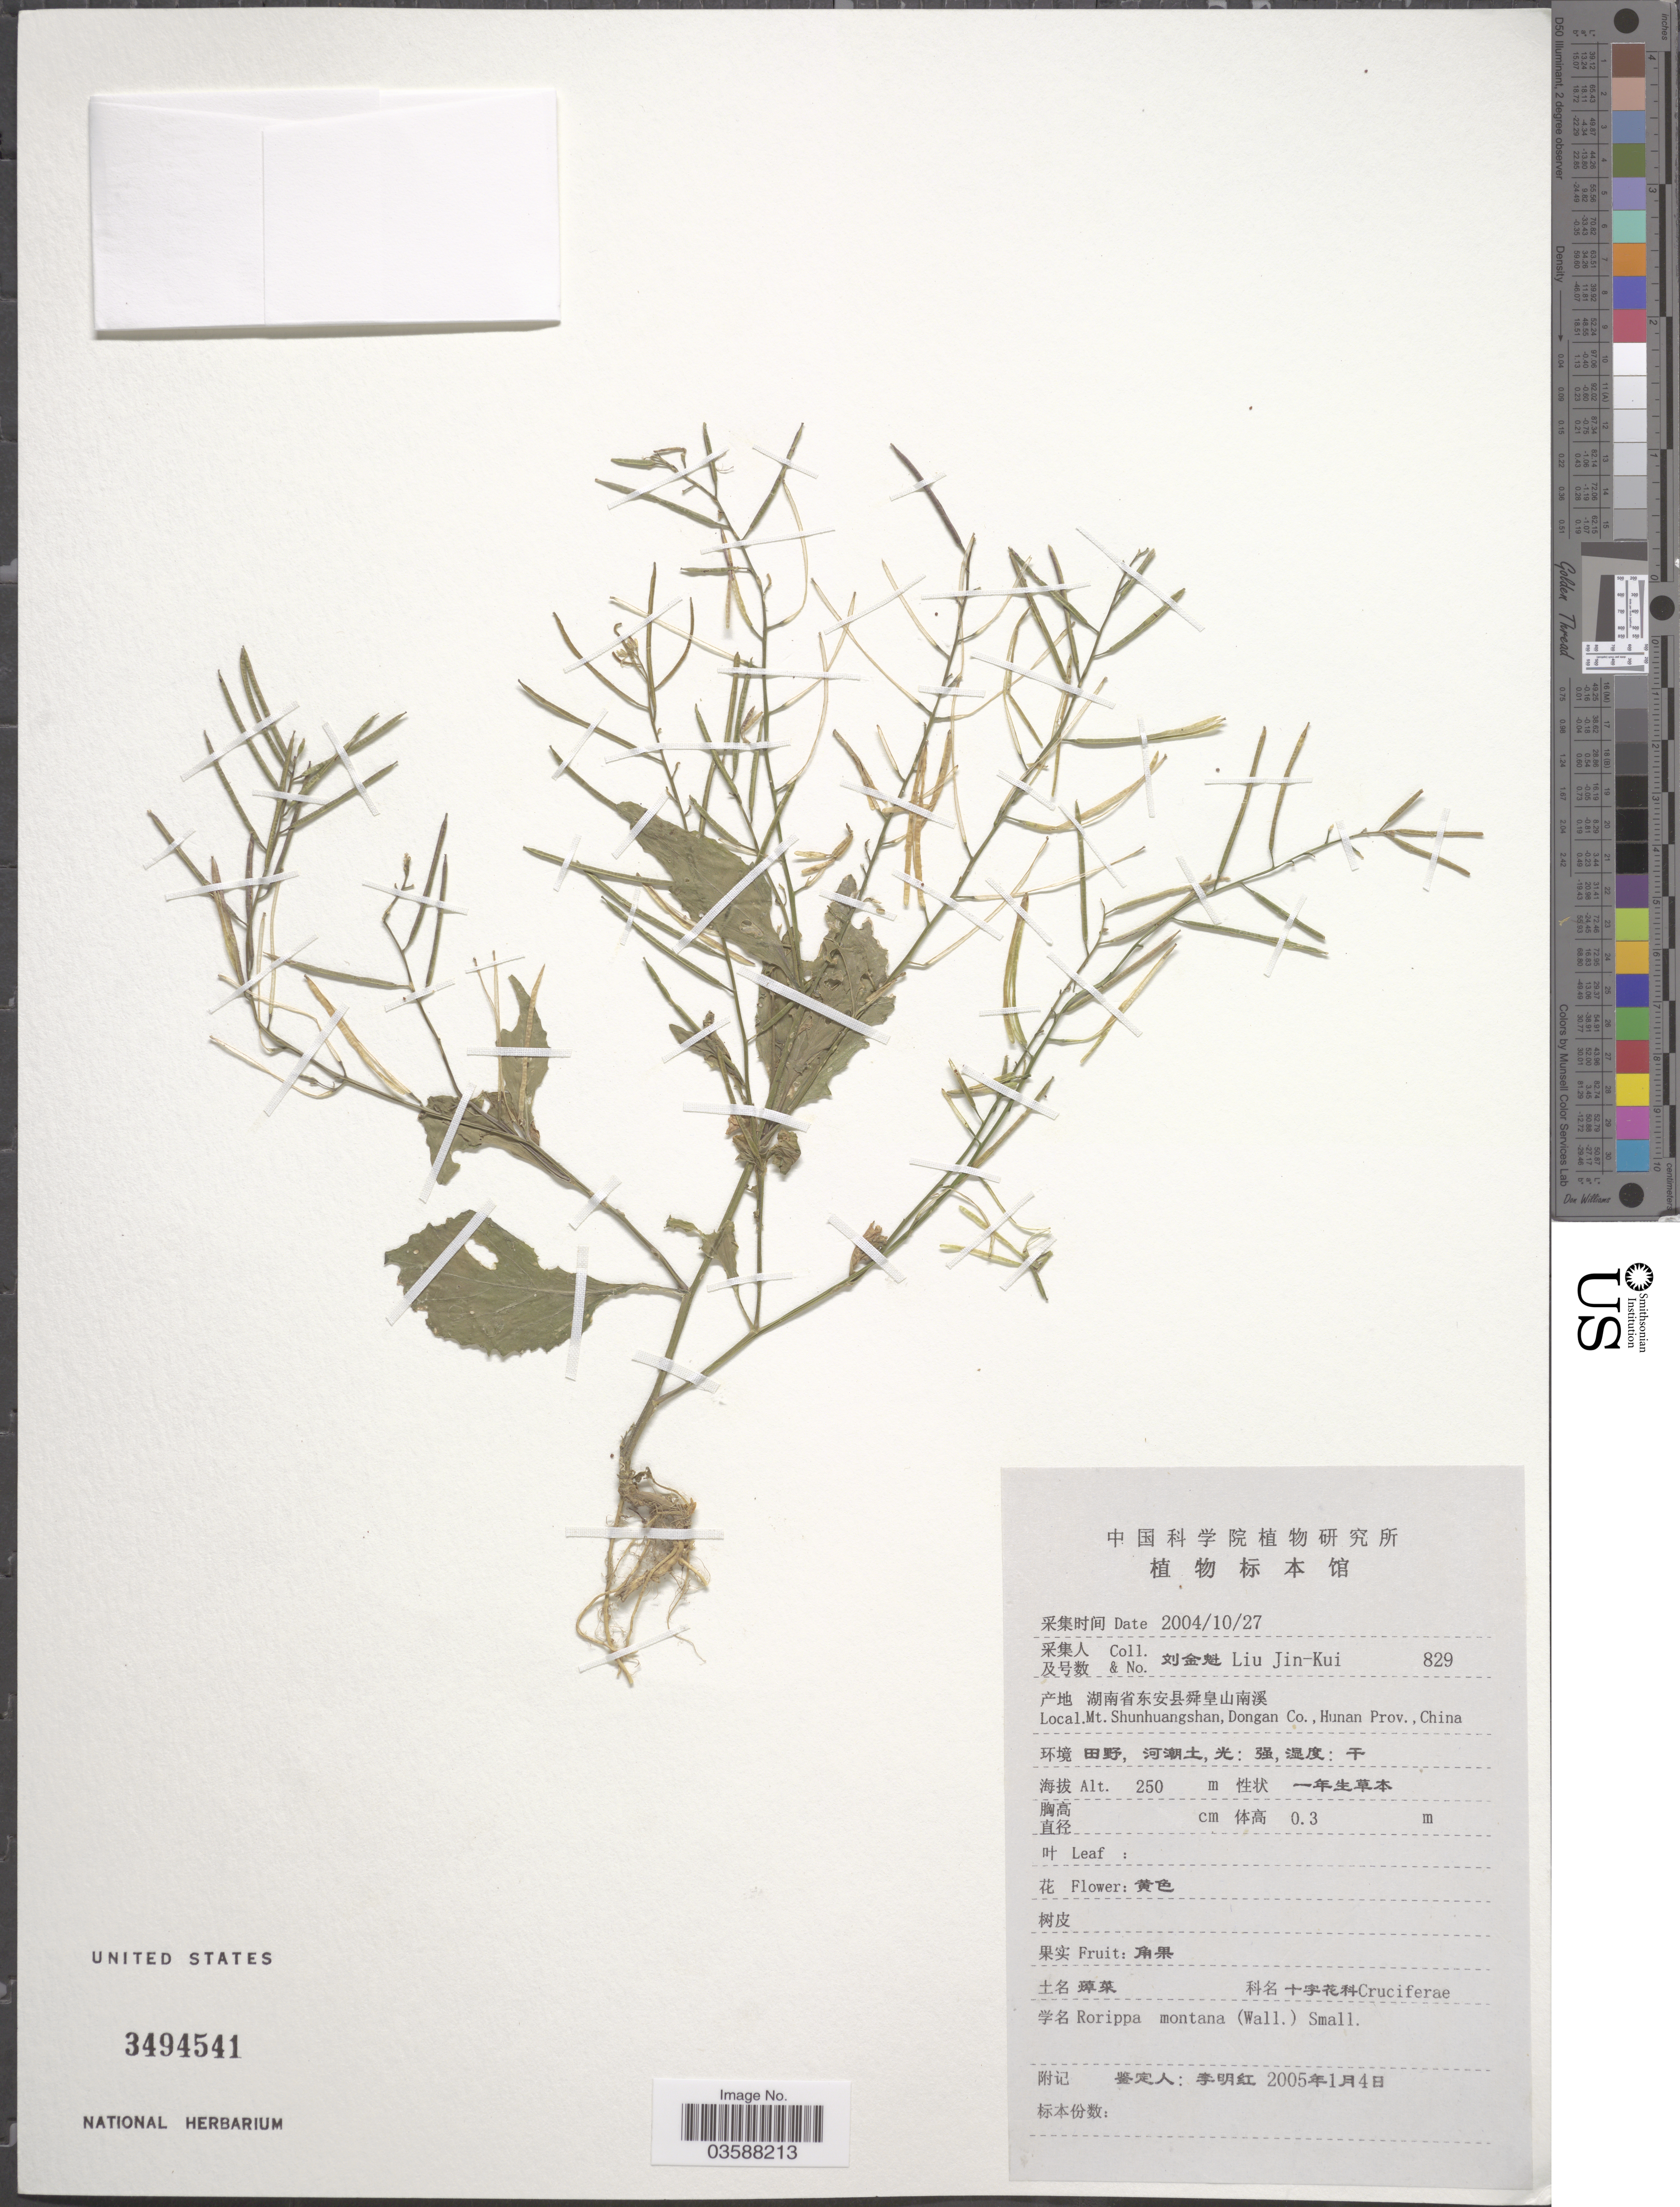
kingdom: Plantae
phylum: Tracheophyta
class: Magnoliopsida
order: Brassicales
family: Brassicaceae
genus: Rorippa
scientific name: Rorippa indica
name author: (L.) Hiern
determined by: Strong, M. T., (US), Smithsonian Institution - National Museum of Natural History (UNITED STATES)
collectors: Liu Jin-Kui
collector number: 829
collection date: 2004-10-27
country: China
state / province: Hunan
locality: Mt. Shunhuangshan, Dongan Co. X.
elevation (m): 250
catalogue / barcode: US 3494541